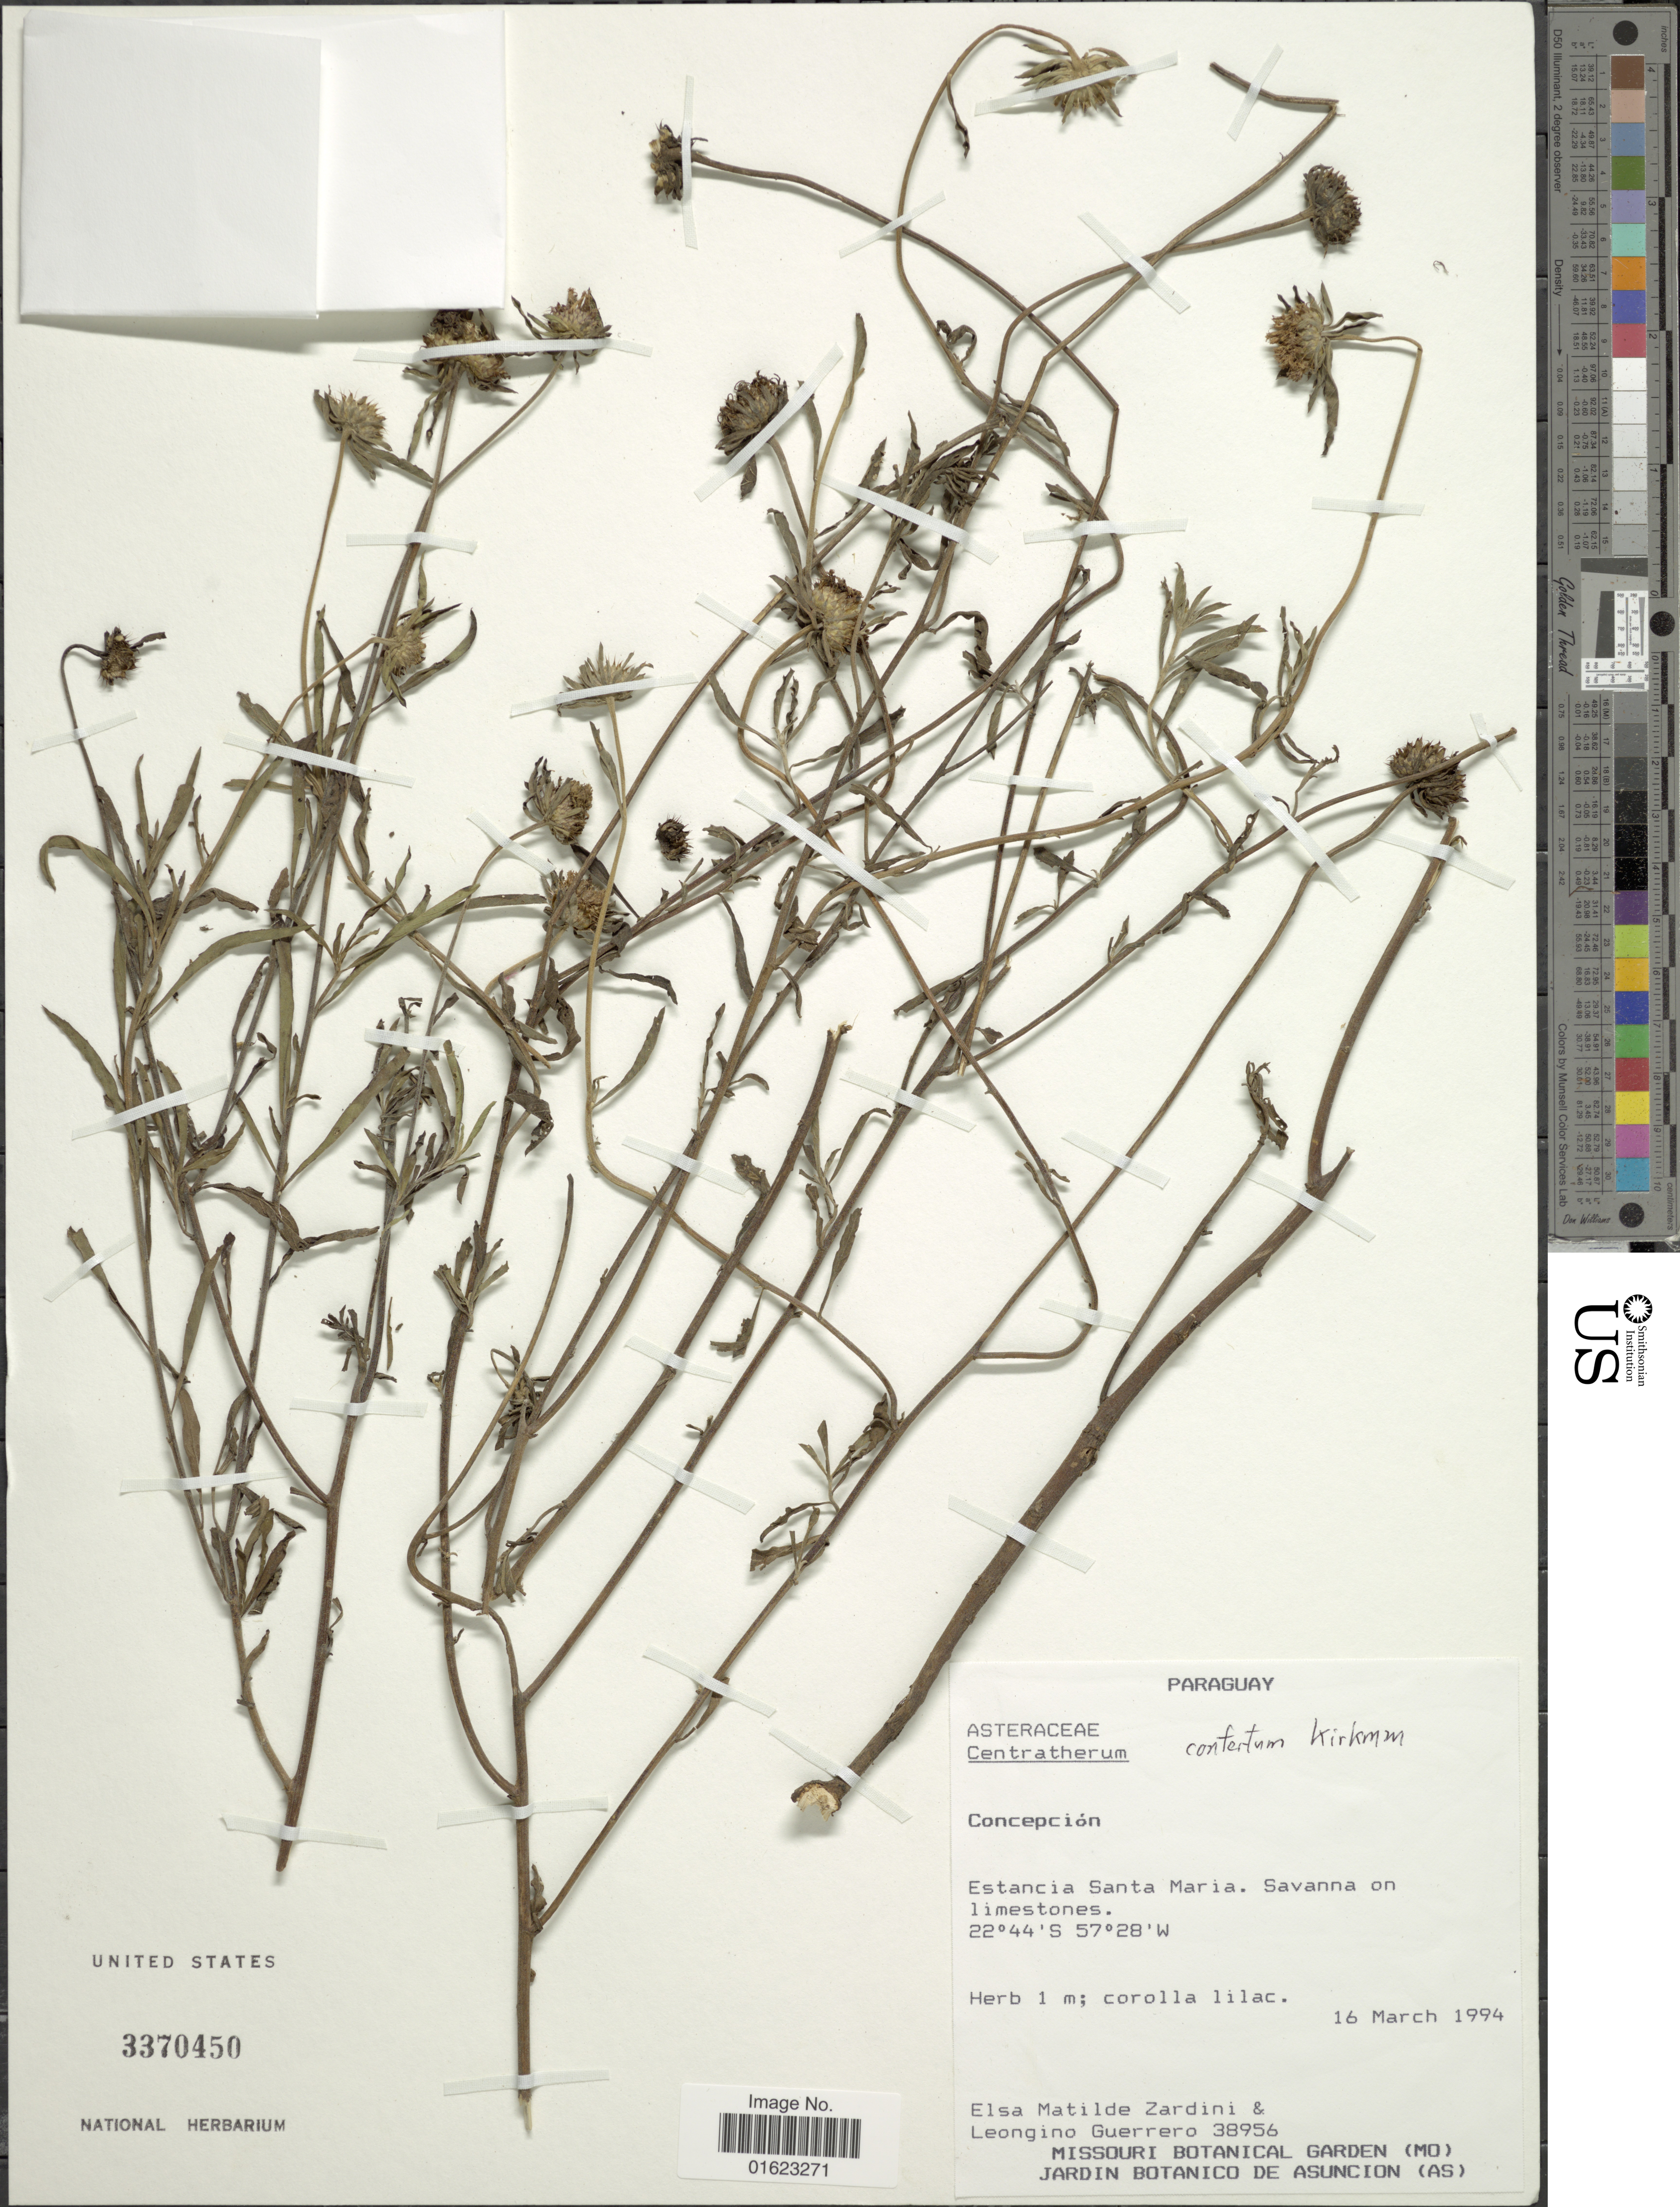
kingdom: Plantae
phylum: Tracheophyta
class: Magnoliopsida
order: Asterales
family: Asteraceae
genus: Centratherum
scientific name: Centratherum confertum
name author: Kirkman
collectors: E. M. Zardini & L. Guerrero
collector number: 38956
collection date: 1994-03-16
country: Paraguay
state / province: Concepcion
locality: Paraguay, Concepcion, Estancia Santa Maria.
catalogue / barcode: US 3370450